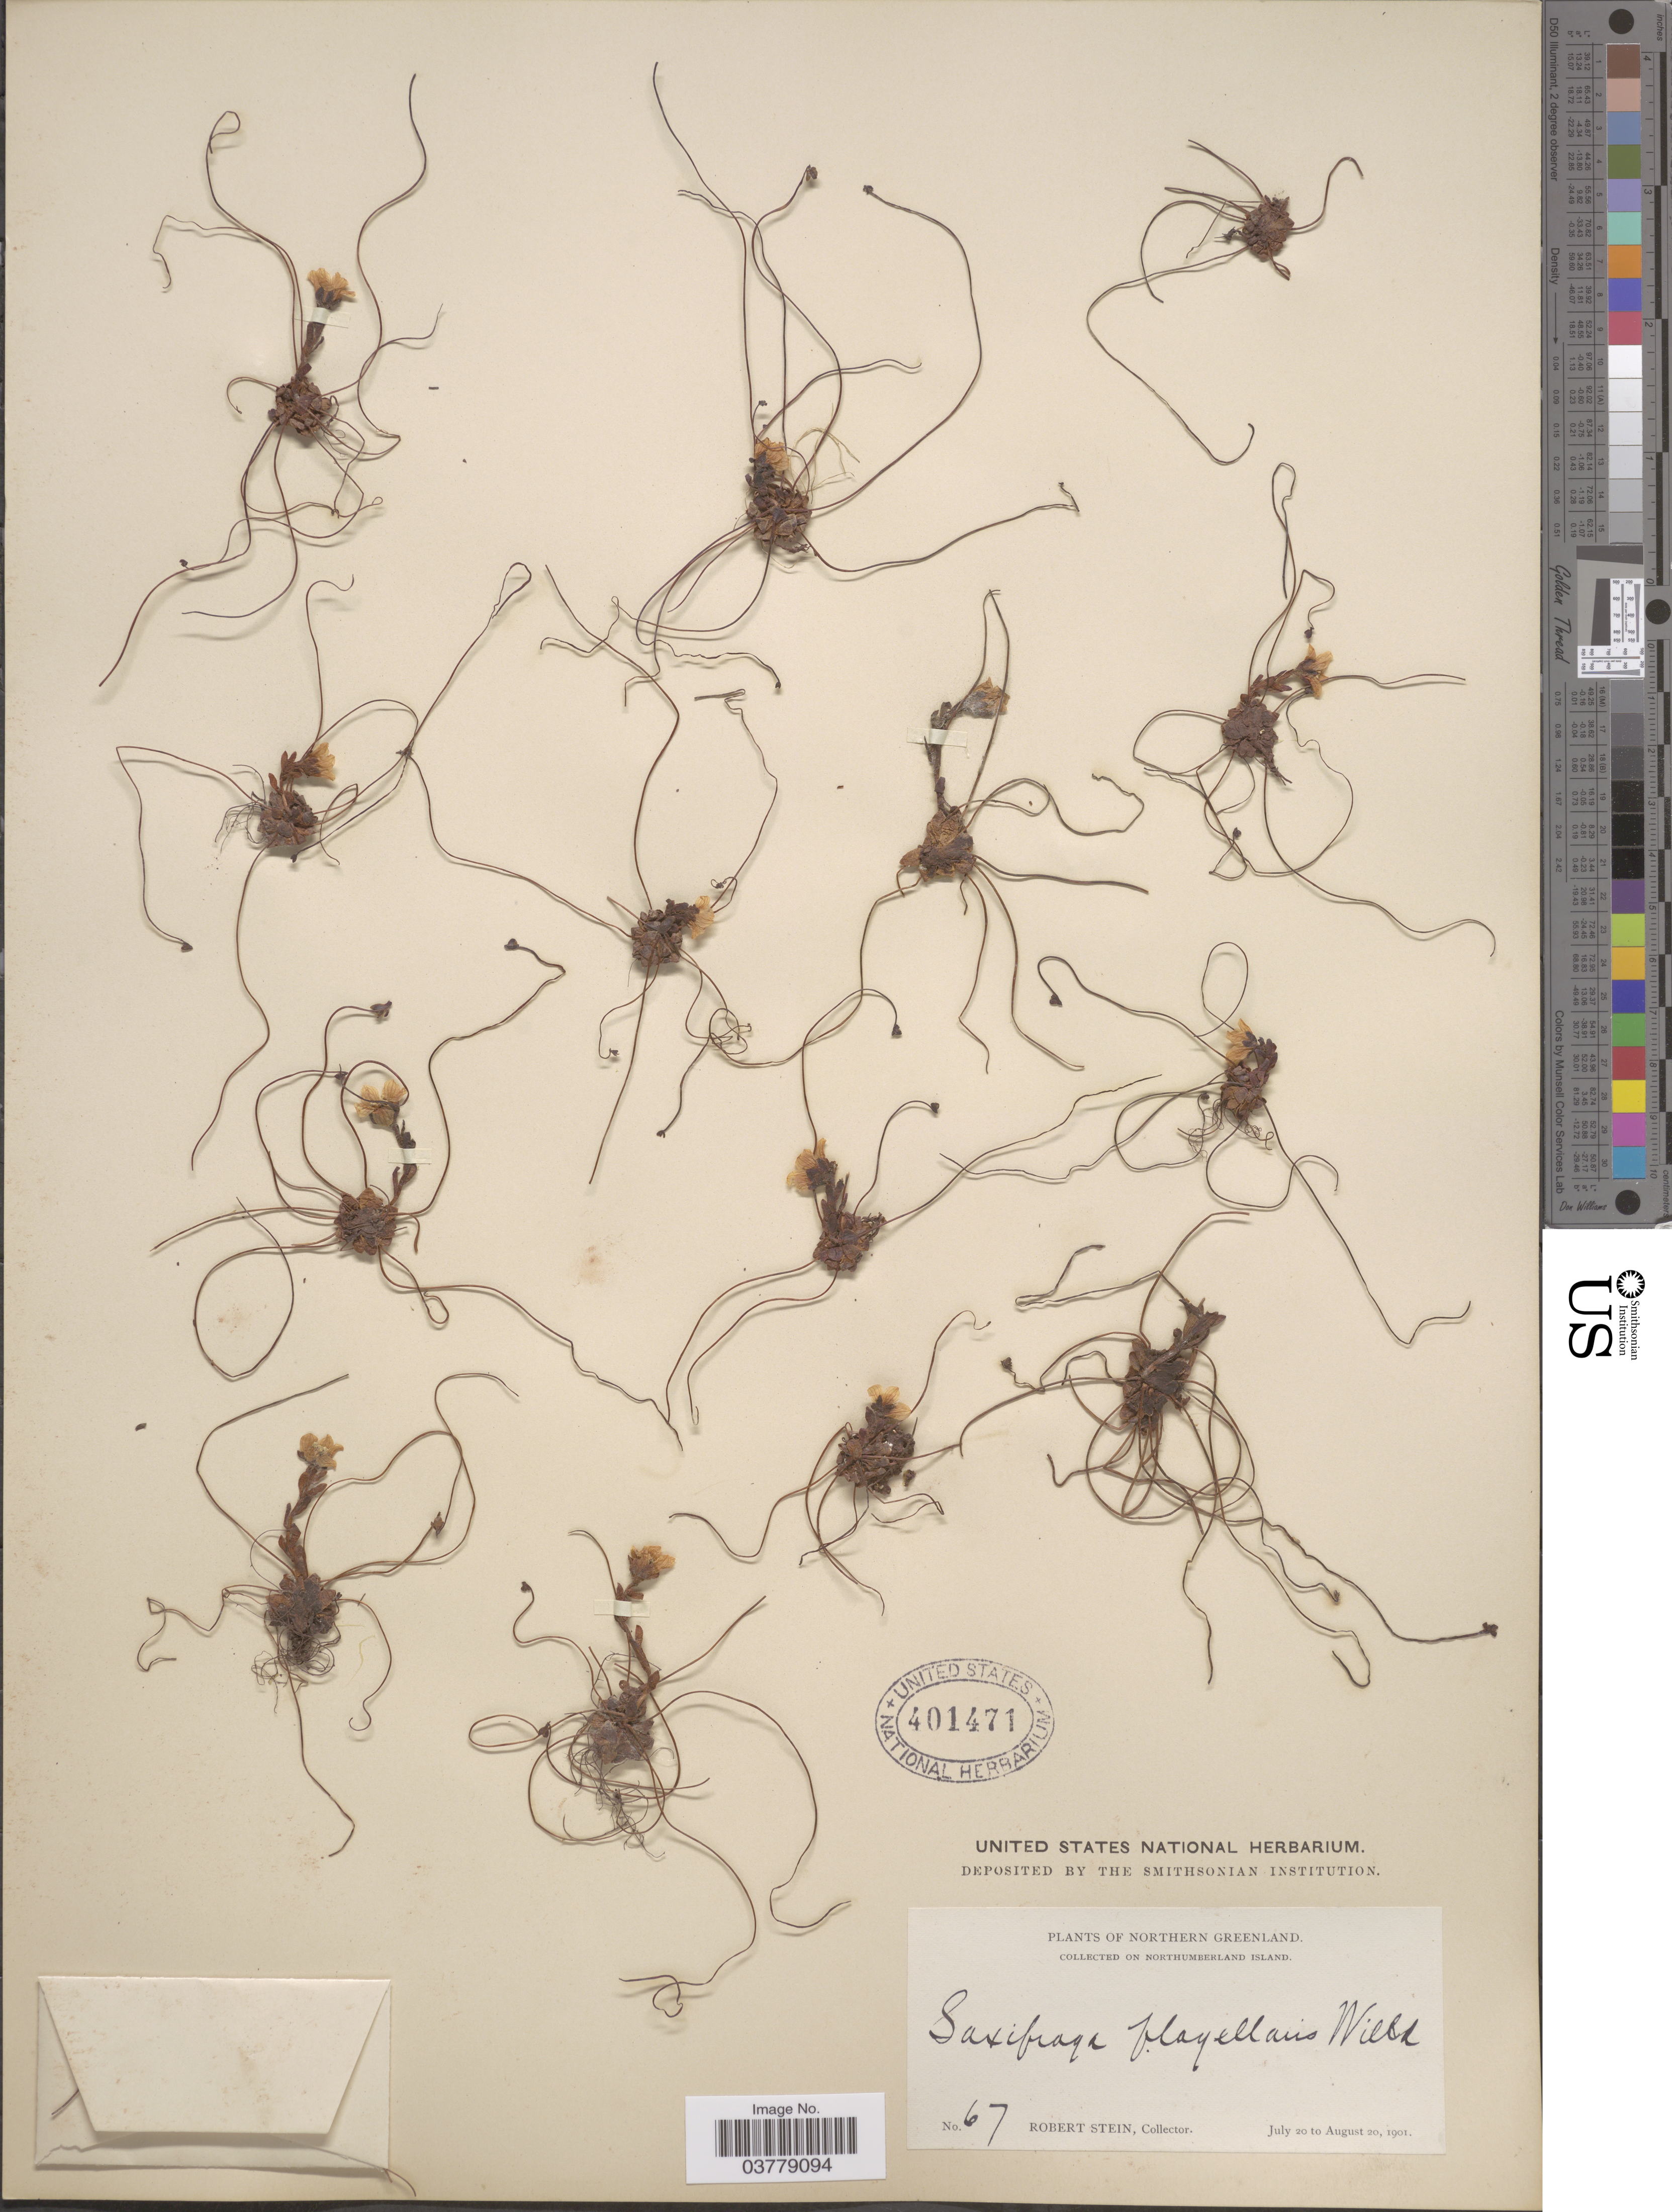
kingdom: Plantae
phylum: Tracheophyta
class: Magnoliopsida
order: Saxifragales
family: Saxifragaceae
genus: Saxifraga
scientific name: Saxifraga flagellaris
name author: Willd. ex Sternb.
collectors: R. Stein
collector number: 67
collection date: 1901-07-20/1901-08-20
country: Greenland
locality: Northern Greenland. Northumberland Island.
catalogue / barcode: US 401471